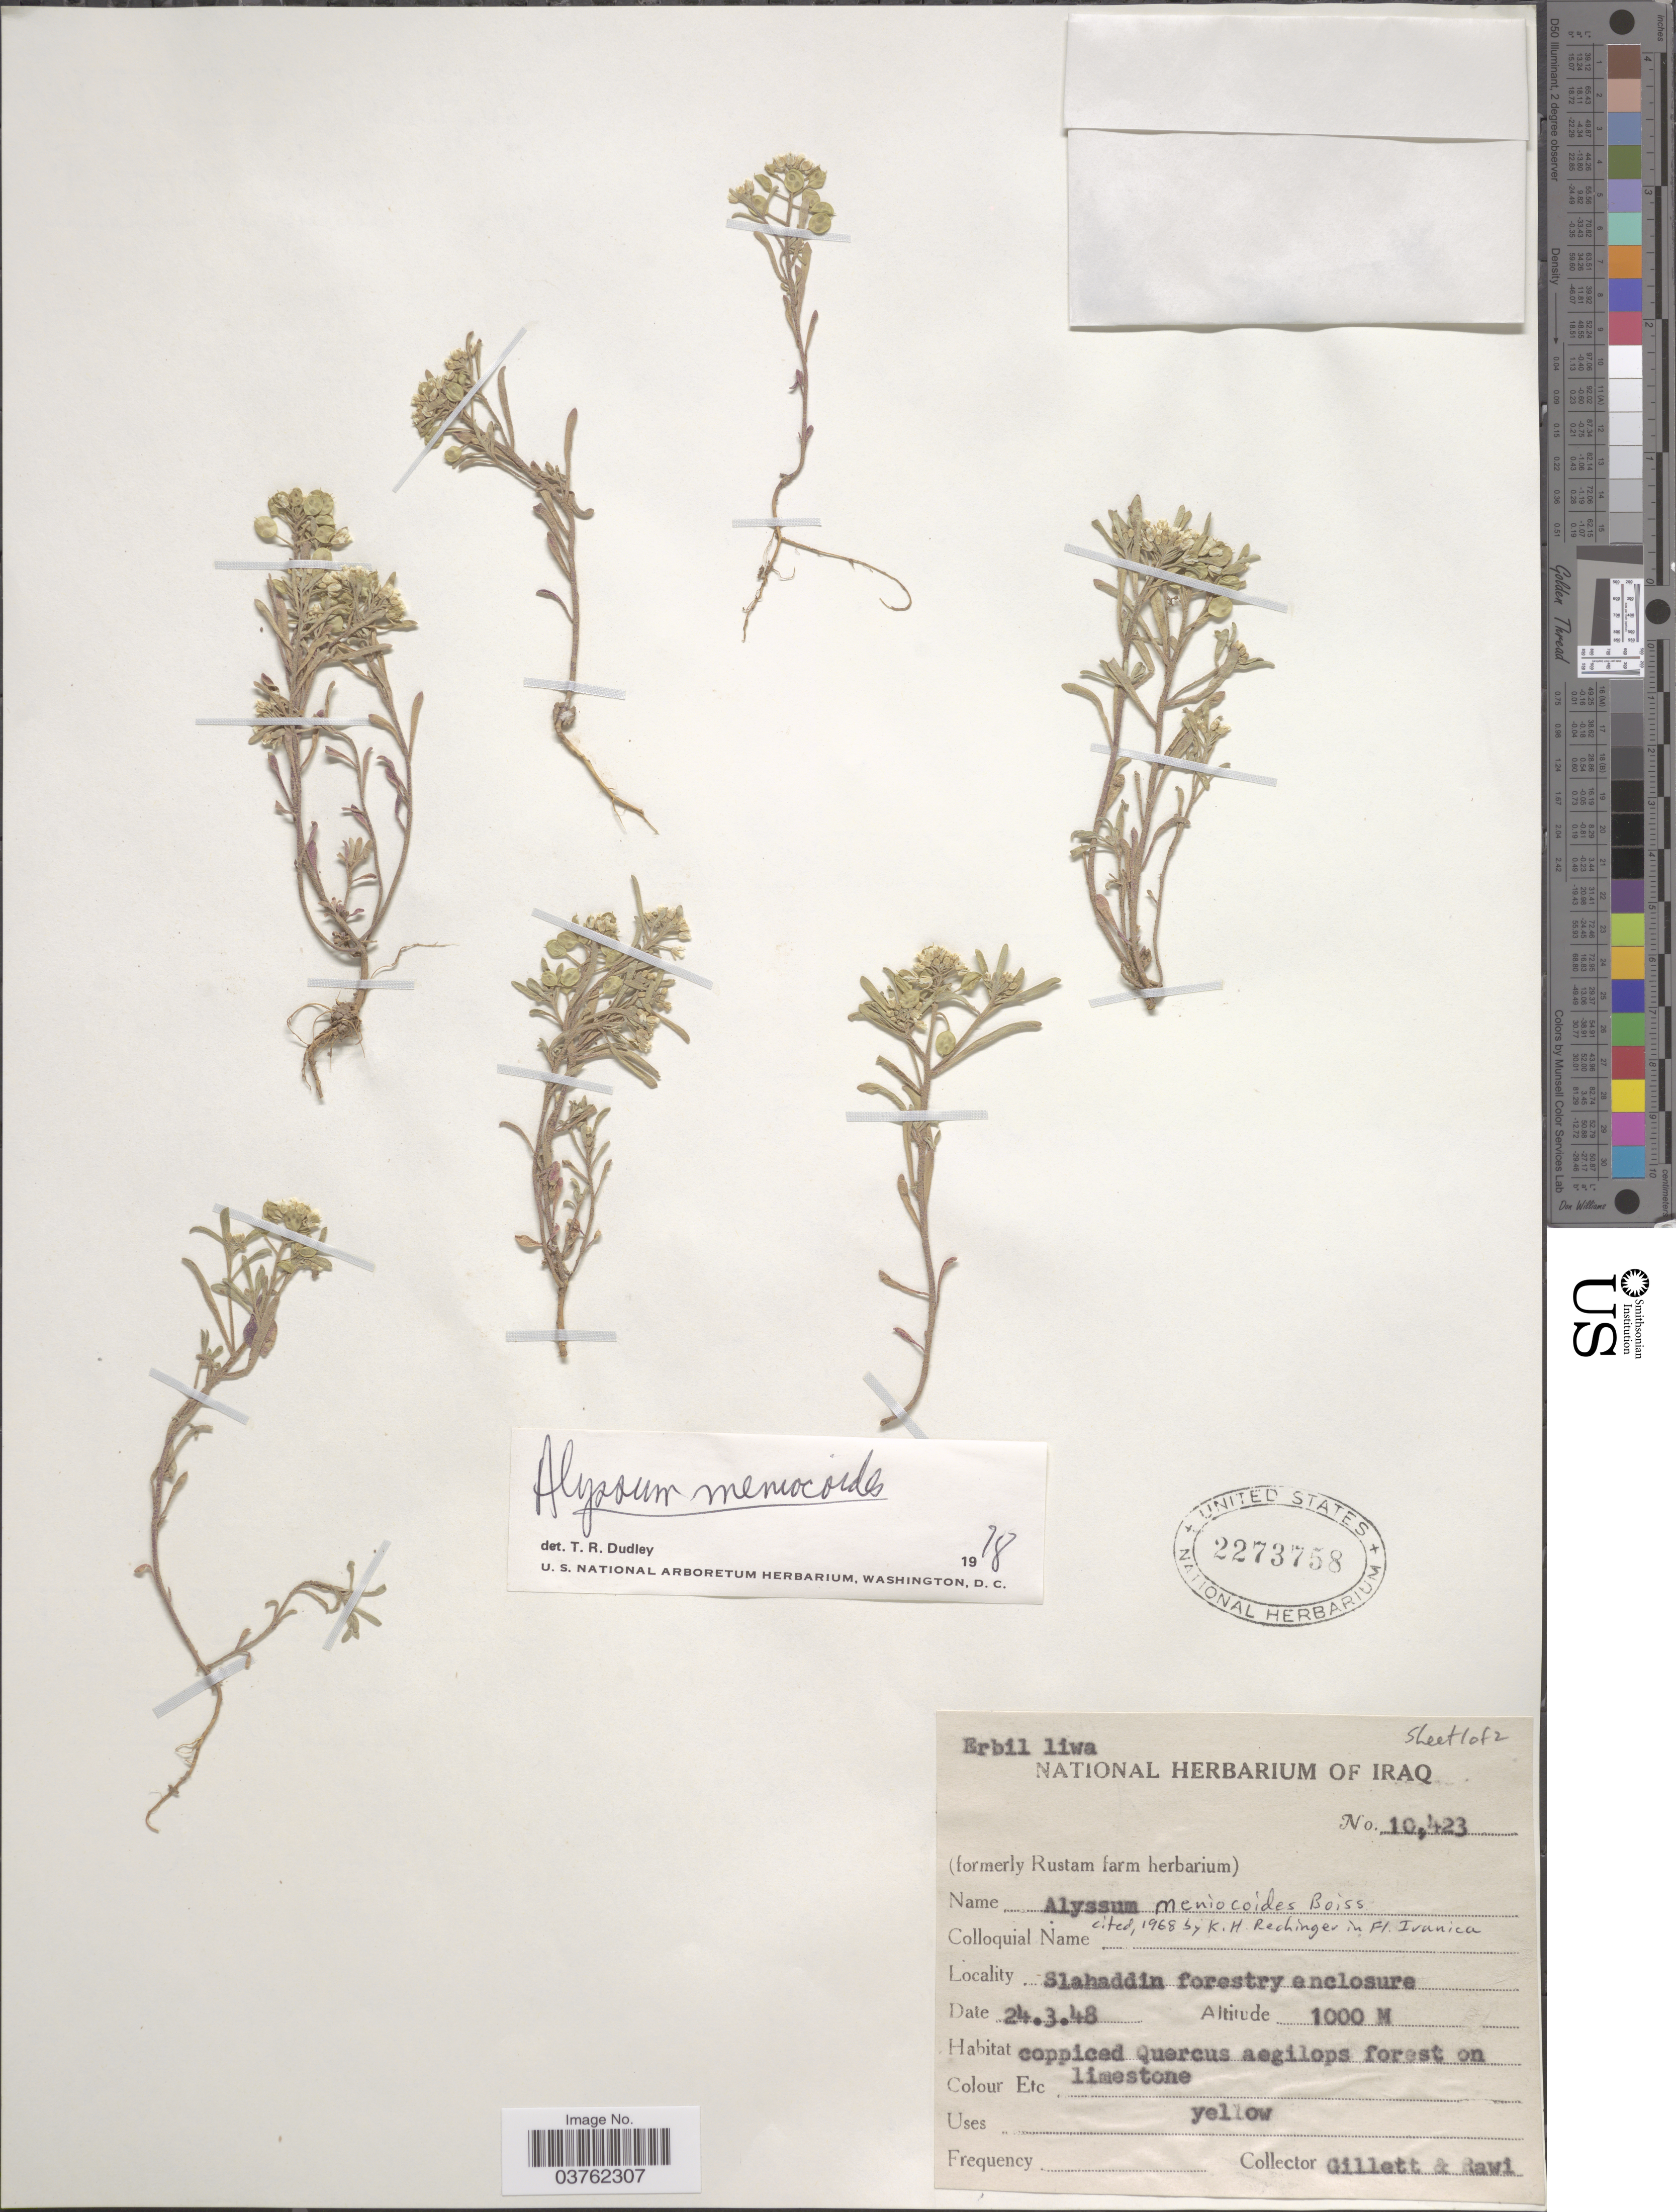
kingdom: Plantae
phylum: Tracheophyta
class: Magnoliopsida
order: Brassicales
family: Brassicaceae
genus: Alyssum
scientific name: Alyssum meniocoides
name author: Boiss.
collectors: Gillett, -- & -. Rawi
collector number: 10423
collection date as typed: Transcribed d/m/y: 24/3/48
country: Iraq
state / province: Arbīl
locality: Erbil liwa. Slahaddin forestry enclosure.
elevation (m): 1000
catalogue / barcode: US 2273758